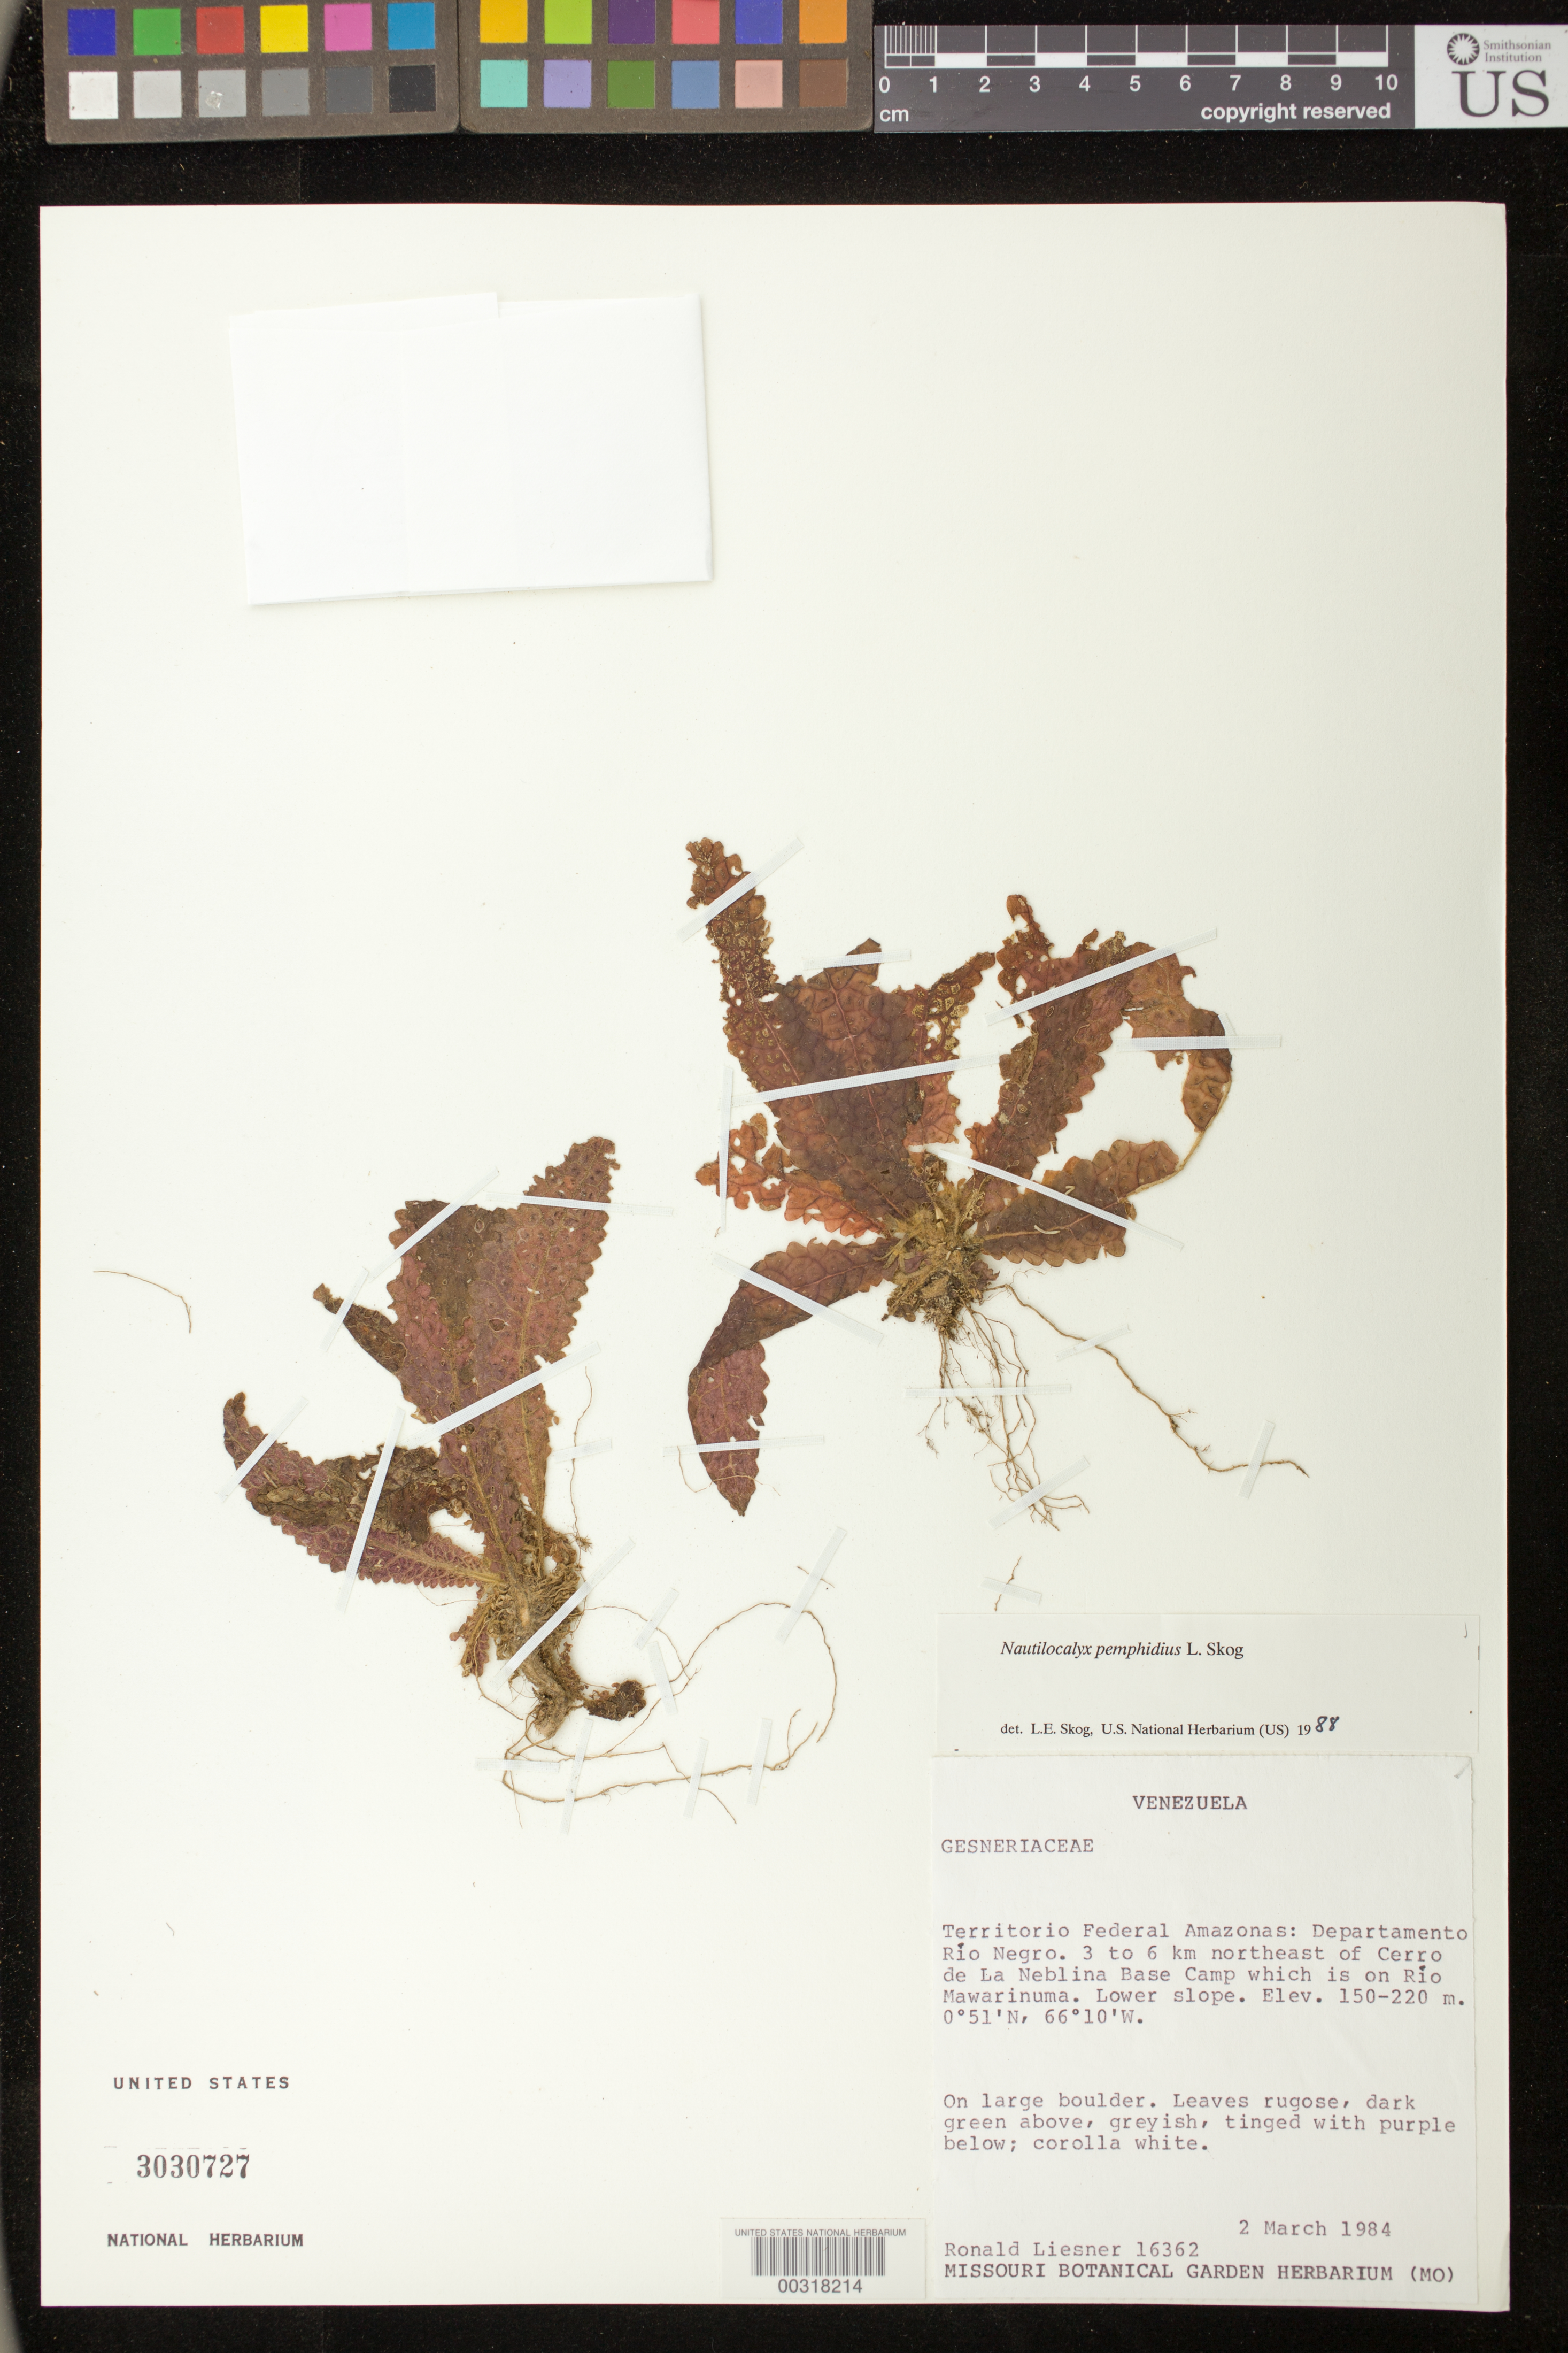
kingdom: Plantae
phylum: Tracheophyta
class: Magnoliopsida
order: Lamiales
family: Gesneriaceae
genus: Nautilocalyx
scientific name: Nautilocalyx pemphidius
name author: L.E. Skog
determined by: Skog, Laurence E.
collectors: R. L. Liesner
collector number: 16362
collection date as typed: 02 Mar 1984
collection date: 1984-03-02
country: Venezuela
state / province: Amazonas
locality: Departmento Rio Negro, 3 to 6 km NE of Cerro de la Neblina base camp which is on Rio Mawarinuma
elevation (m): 150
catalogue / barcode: US 3030727